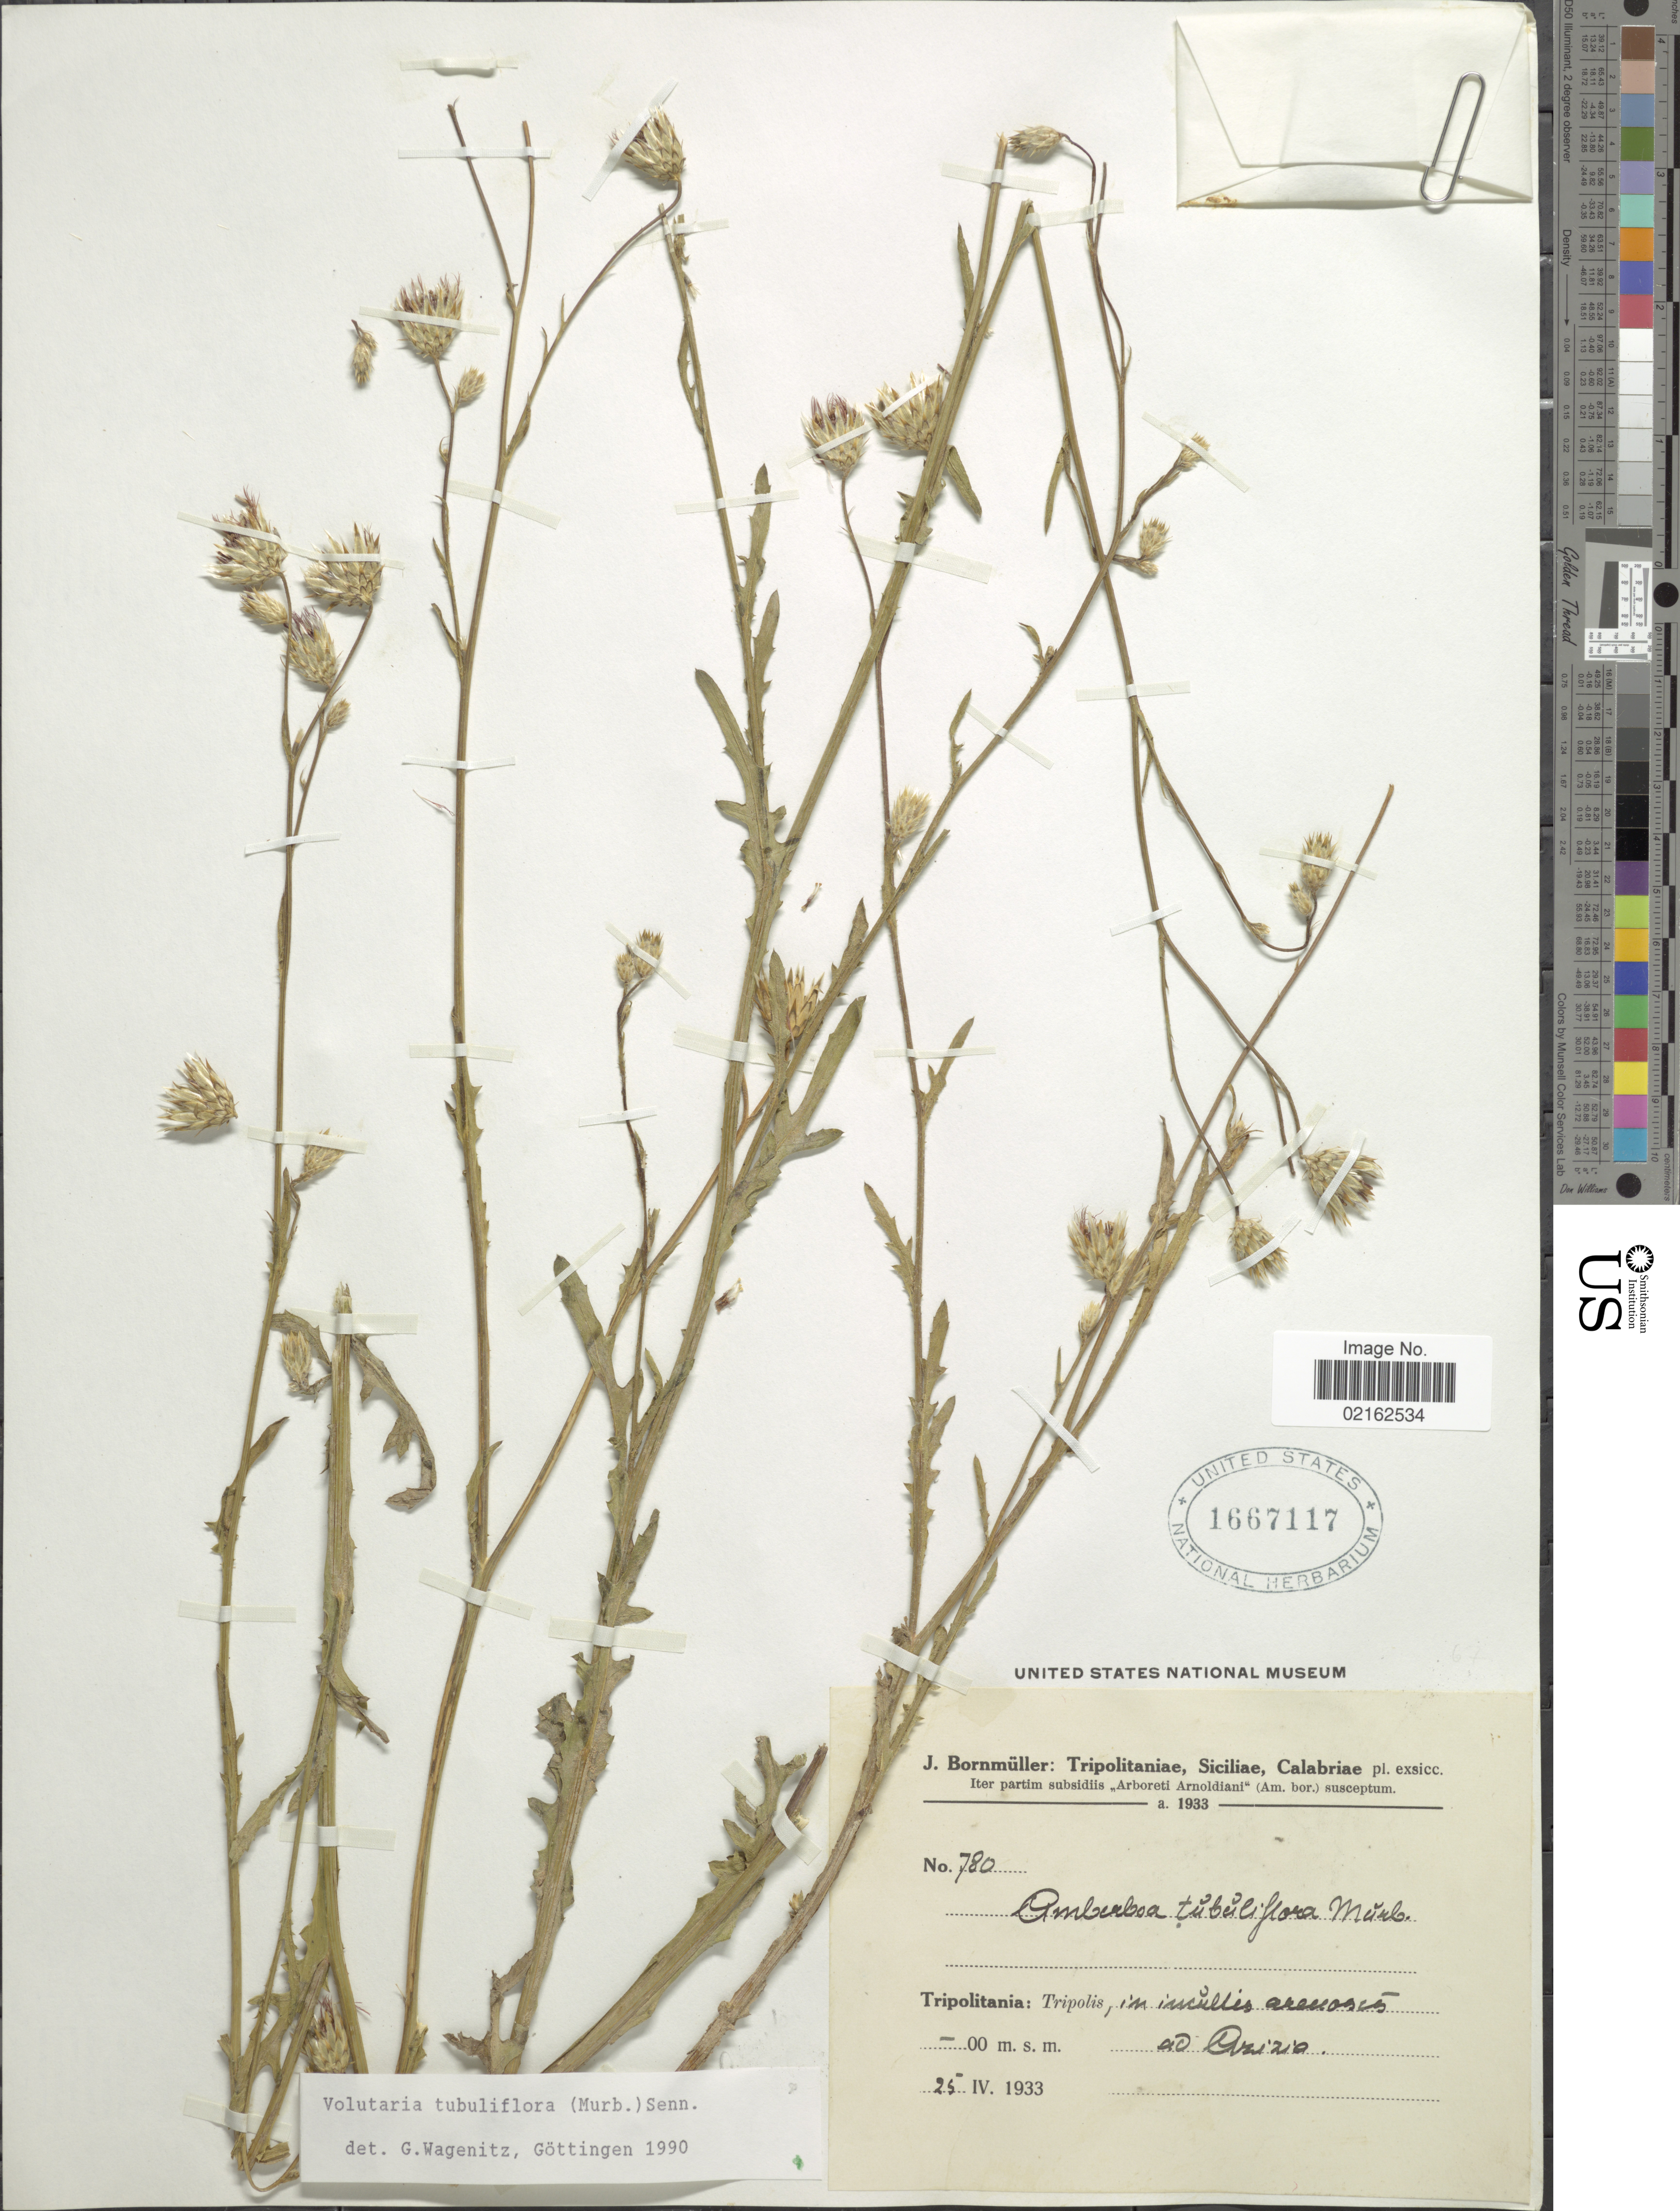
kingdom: Plantae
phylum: Tracheophyta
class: Magnoliopsida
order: Asterales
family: Asteraceae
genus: Volutaria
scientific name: Volutaria tubuliflora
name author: (Murb.) Sennen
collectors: J. Bornmüller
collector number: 780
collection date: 1933-04-25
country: Italy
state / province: Siciliana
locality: Tripolitaniae, Siciliae, Calabriae, Tripolitania, Tripolis, ad Azizia [interpreted]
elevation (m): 0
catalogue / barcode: US 1667117